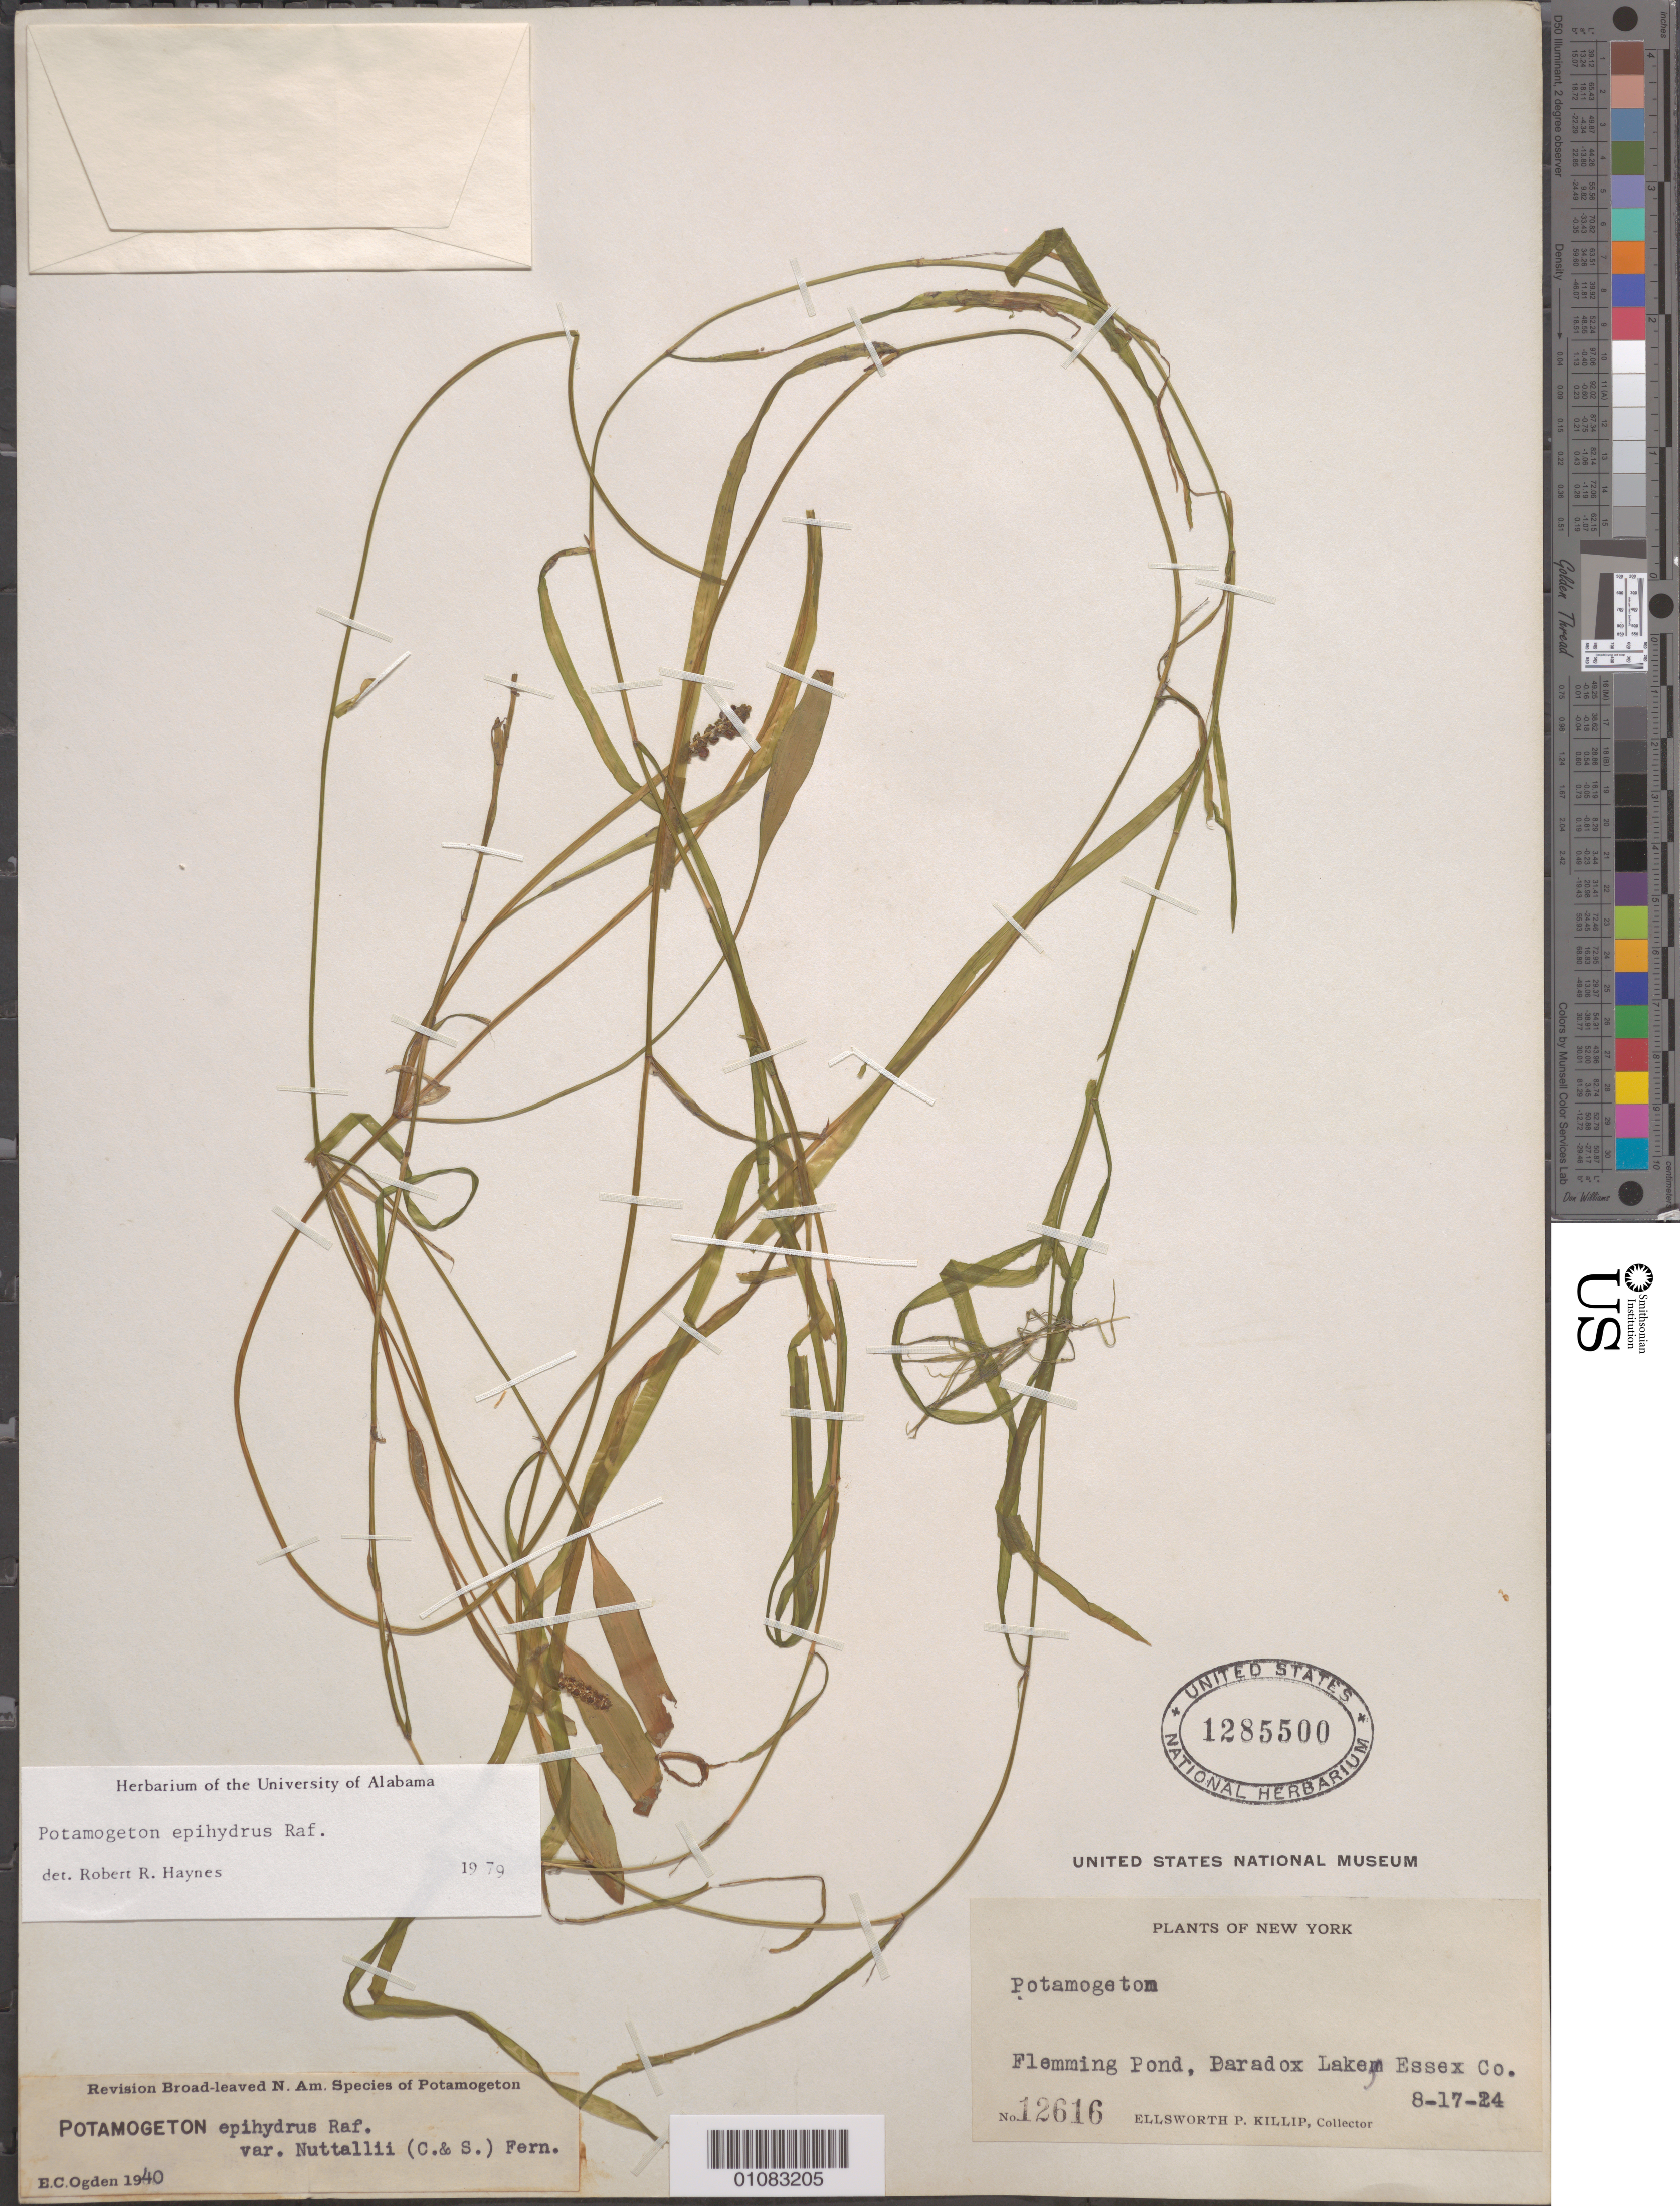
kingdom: Plantae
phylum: Tracheophyta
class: Liliopsida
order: Alismatales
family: Potamogetonaceae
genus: Potamogeton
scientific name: Potamogeton epihydrus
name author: Raf.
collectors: E. P. Killip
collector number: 12616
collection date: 1924-08-17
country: United States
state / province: New York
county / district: Essex County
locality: Paradox Lake, Flemming Pond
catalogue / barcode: US 1285500